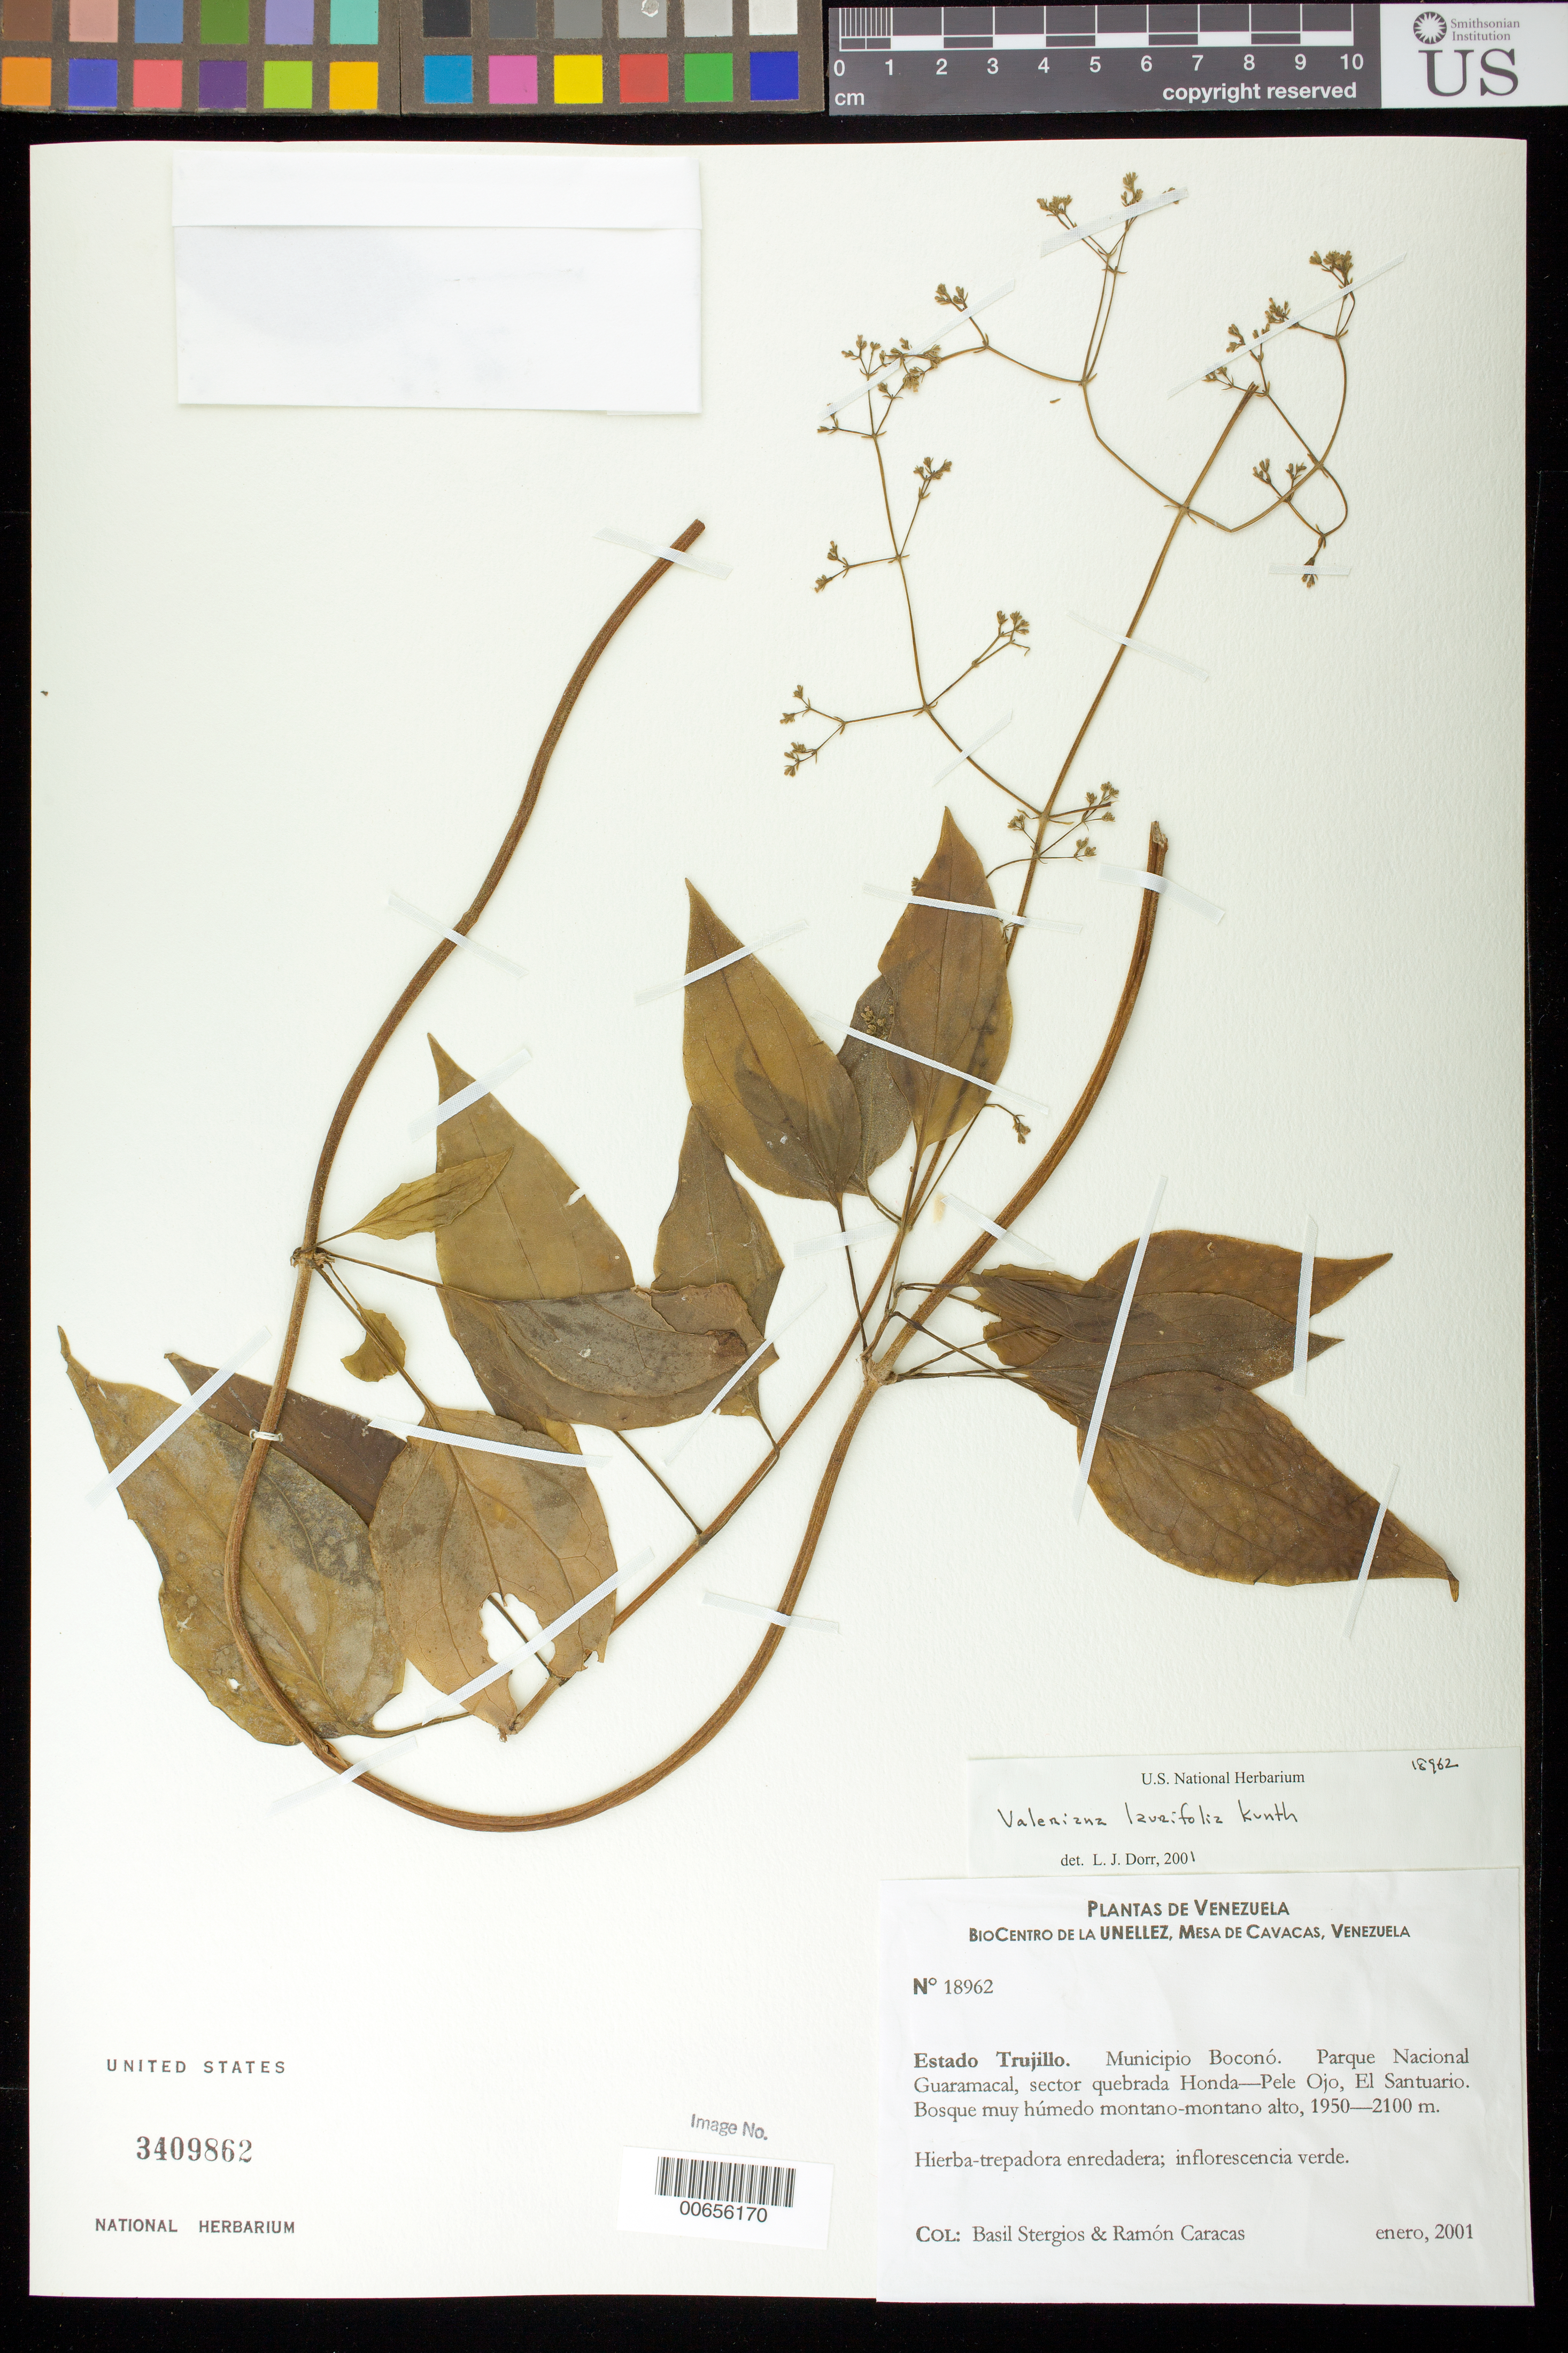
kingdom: Plantae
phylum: Tracheophyta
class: Magnoliopsida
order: Dipsacales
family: Caprifoliaceae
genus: Valeriana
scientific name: Valeriana laurifolia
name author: Kunth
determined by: Dorr, L. J., (BOT), Smithsonian Institution - National Museum of Natural History (UNITED STATES)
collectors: B. G. Stergios & R. Caracas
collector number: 18962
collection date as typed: Jan 2001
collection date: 2001-01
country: Venezuela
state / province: Trujillo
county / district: Boconó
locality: Parque Nacional Guaramacal, sector quebrada Honda-Pele Ojo, El Santuario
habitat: Bosque muy húmedo montano-montano alto.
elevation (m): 1950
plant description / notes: CTES, NY, PORT, US, VEN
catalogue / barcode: US 3409862